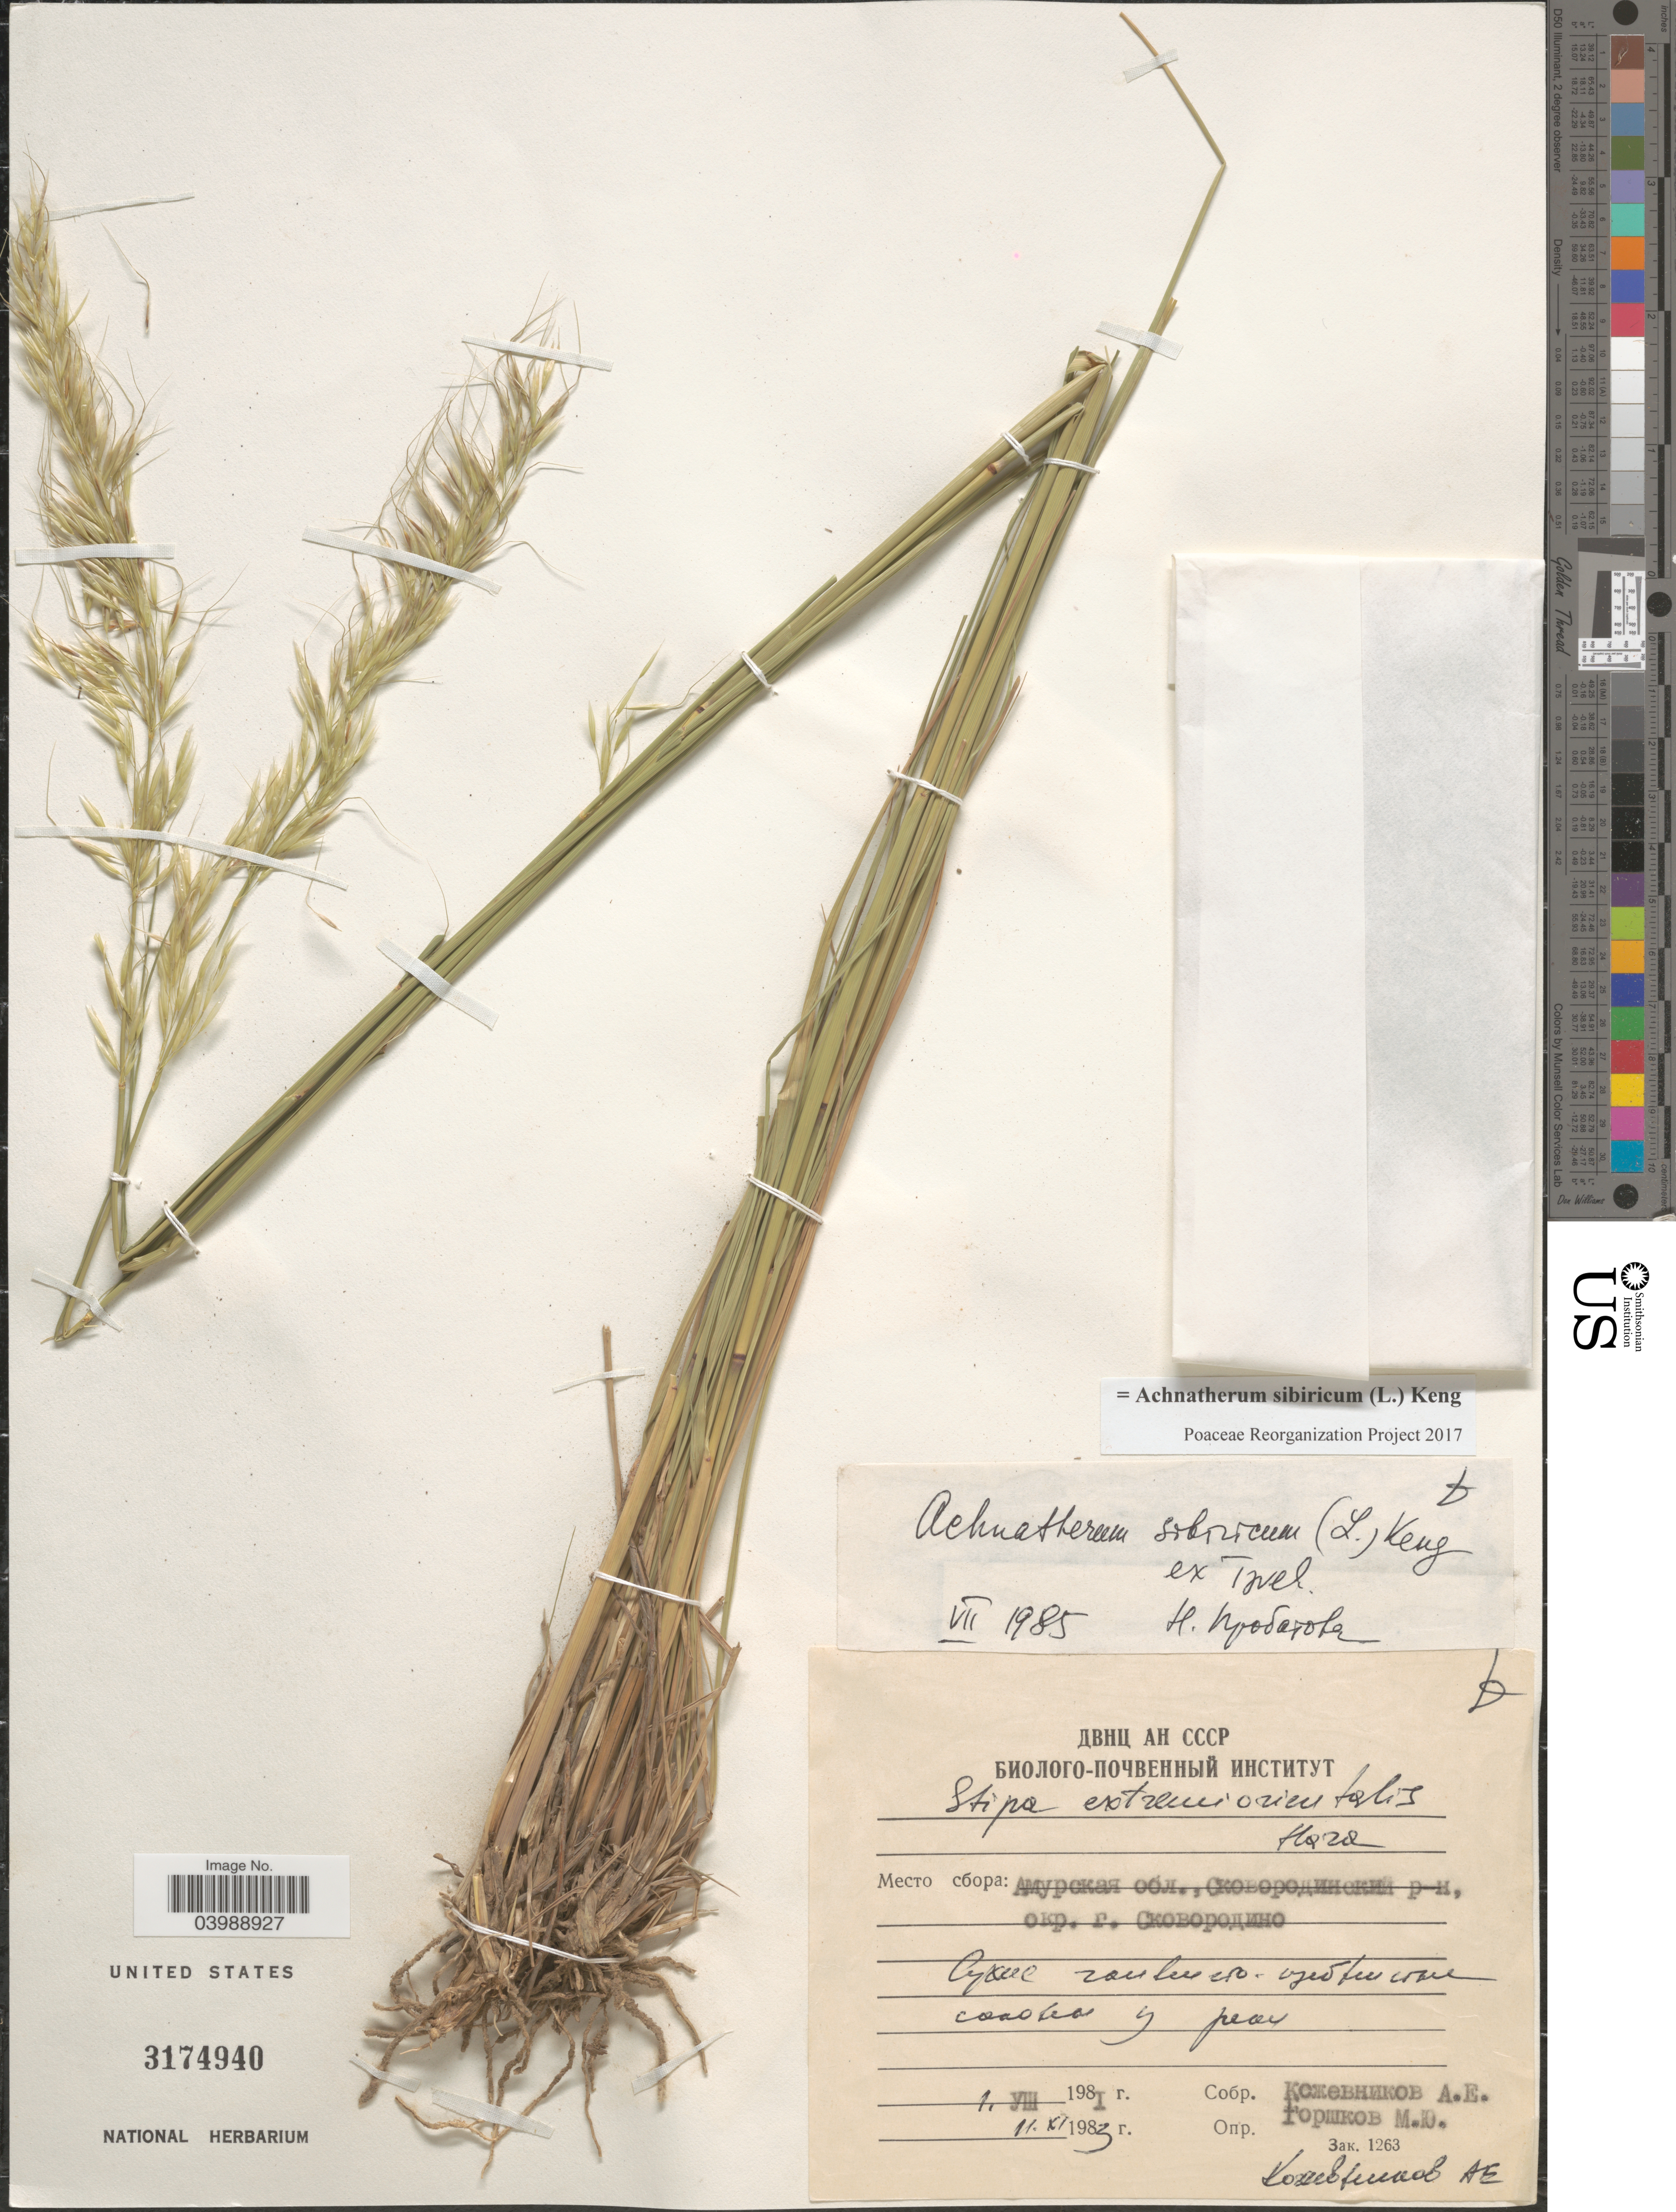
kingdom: Plantae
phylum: Tracheophyta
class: Liliopsida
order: Poales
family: Poaceae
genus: Achnatherum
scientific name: Achnatherum sibiricum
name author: (L.) Keng ex Tzvelev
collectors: A. Kozhevnikov & M. Gorshkov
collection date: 1981-08-01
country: Russian Federation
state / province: Amur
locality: Vicinity of Skovorodino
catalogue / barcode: US 3174940